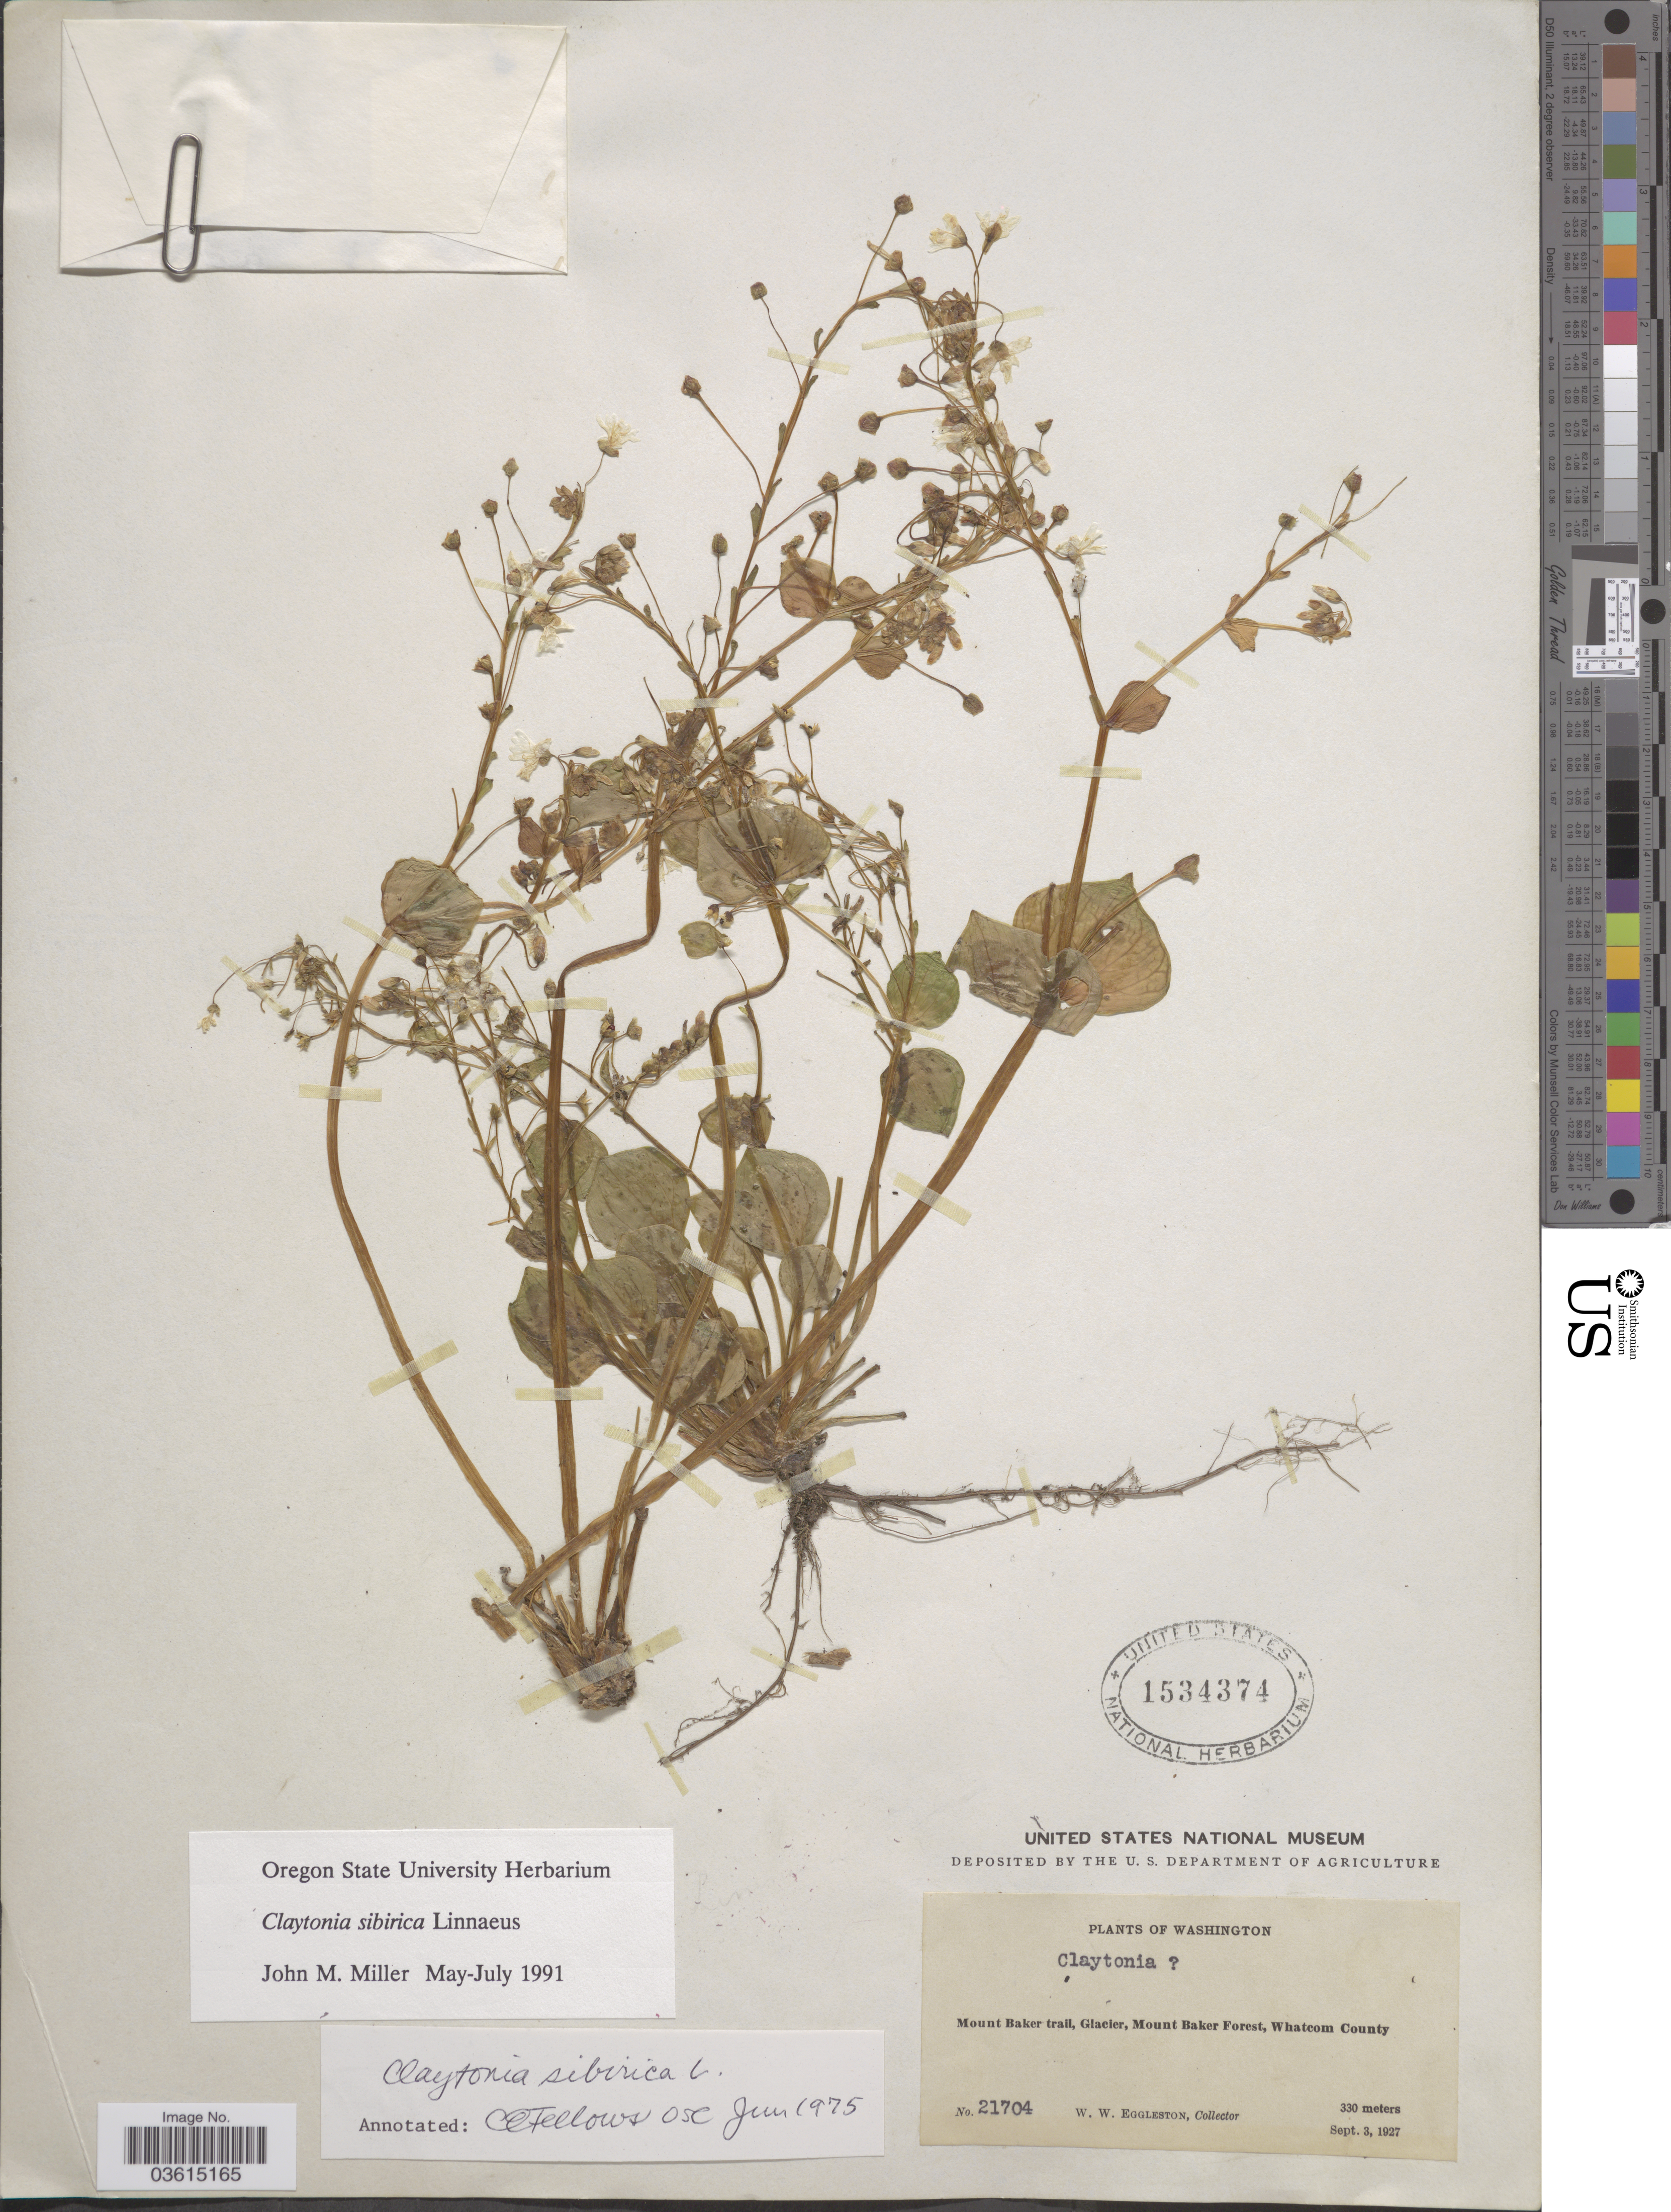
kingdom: Plantae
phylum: Tracheophyta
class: Magnoliopsida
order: Caryophyllales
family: Montiaceae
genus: Claytonia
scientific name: Claytonia sibirica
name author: L.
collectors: W. W. Eggleston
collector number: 21704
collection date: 1927-09-03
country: United States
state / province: Washington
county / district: Whatcom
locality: Mount Baker trail, Glacier, Mount Baker Forest, Whatcom County.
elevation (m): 330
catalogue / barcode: US 1534374